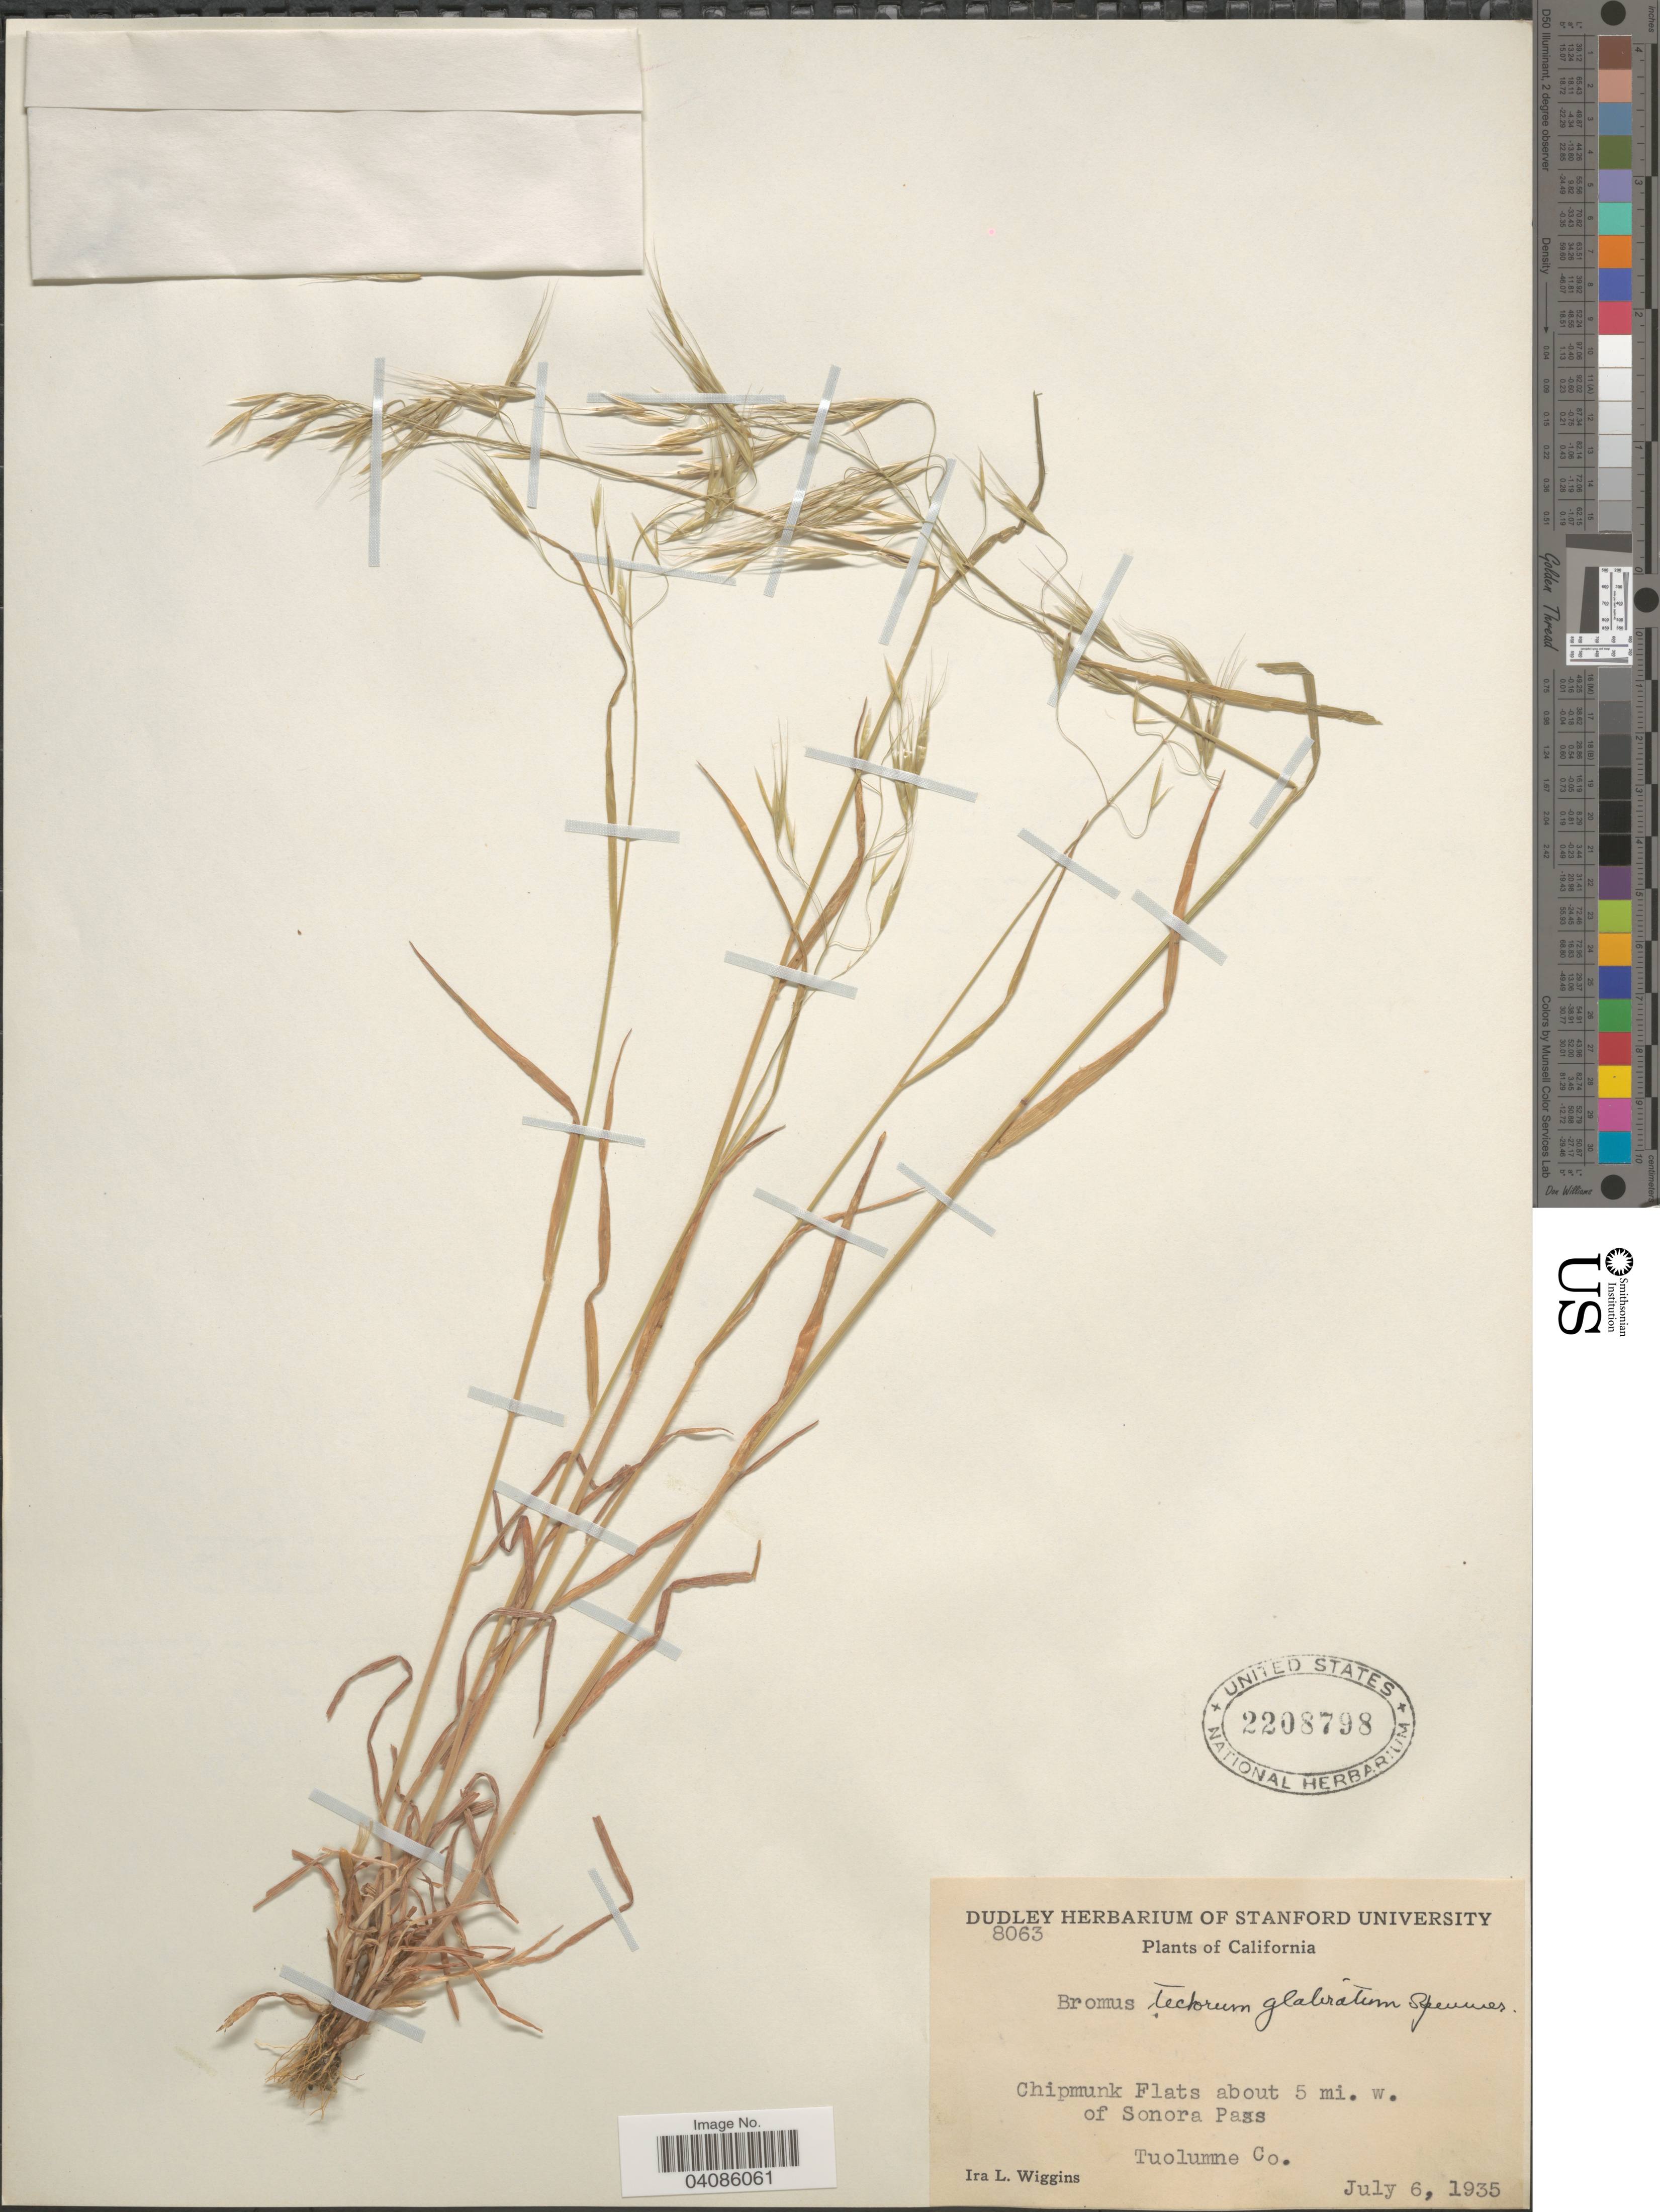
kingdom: Plantae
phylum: Tracheophyta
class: Liliopsida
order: Poales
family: Poaceae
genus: Bromus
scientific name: Bromus tectorum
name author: L.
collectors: I. L. Wiggins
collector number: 8063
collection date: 1935-07-06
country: United States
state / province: California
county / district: Tuolumne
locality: Chipmunk Flats about 5 mi. w. of Sonora Pass. Tuolumne Co.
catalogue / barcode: US 2208798